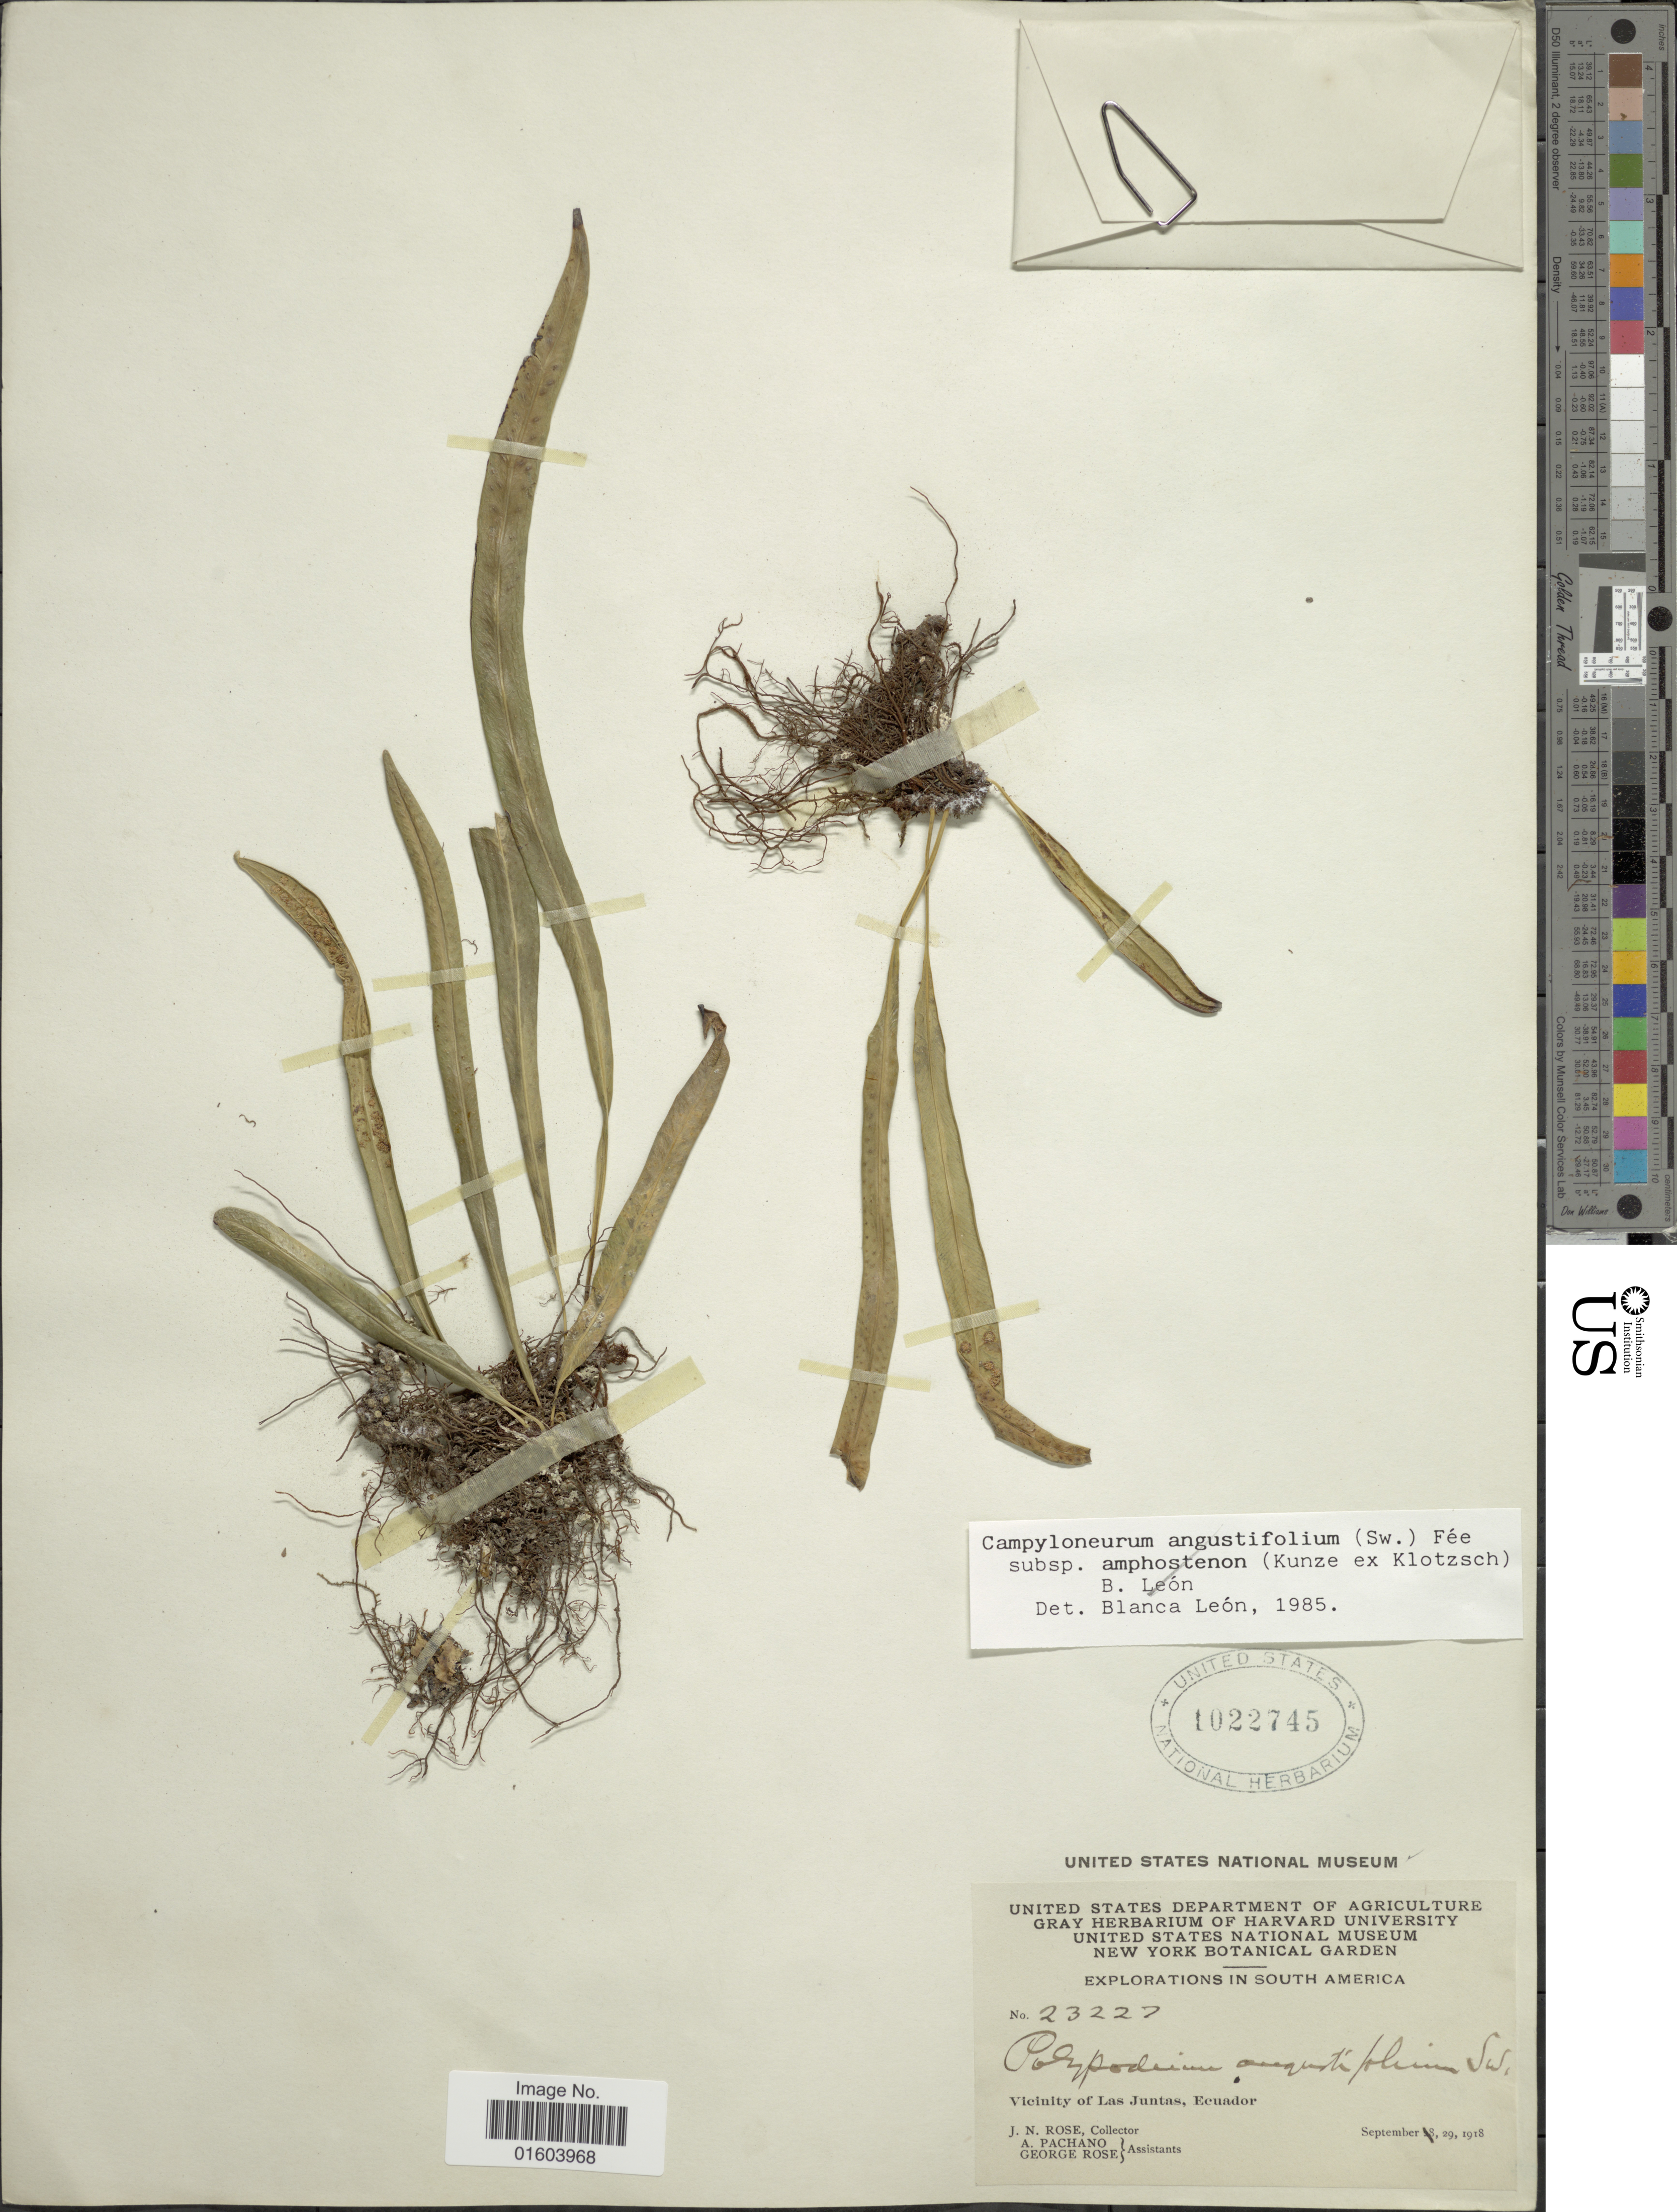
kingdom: Plantae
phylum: Tracheophyta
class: Polypodiopsida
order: Polypodiales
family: Polypodiaceae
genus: Campyloneurum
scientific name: Campyloneurum angustifolium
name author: (Sw.) Fée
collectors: J. N. Rose, A. Pachano & G. Rose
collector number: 23227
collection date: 1918-09-29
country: Ecuador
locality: Vicinity of Las Juntas, Ecuador. South America.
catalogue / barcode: US 1022745